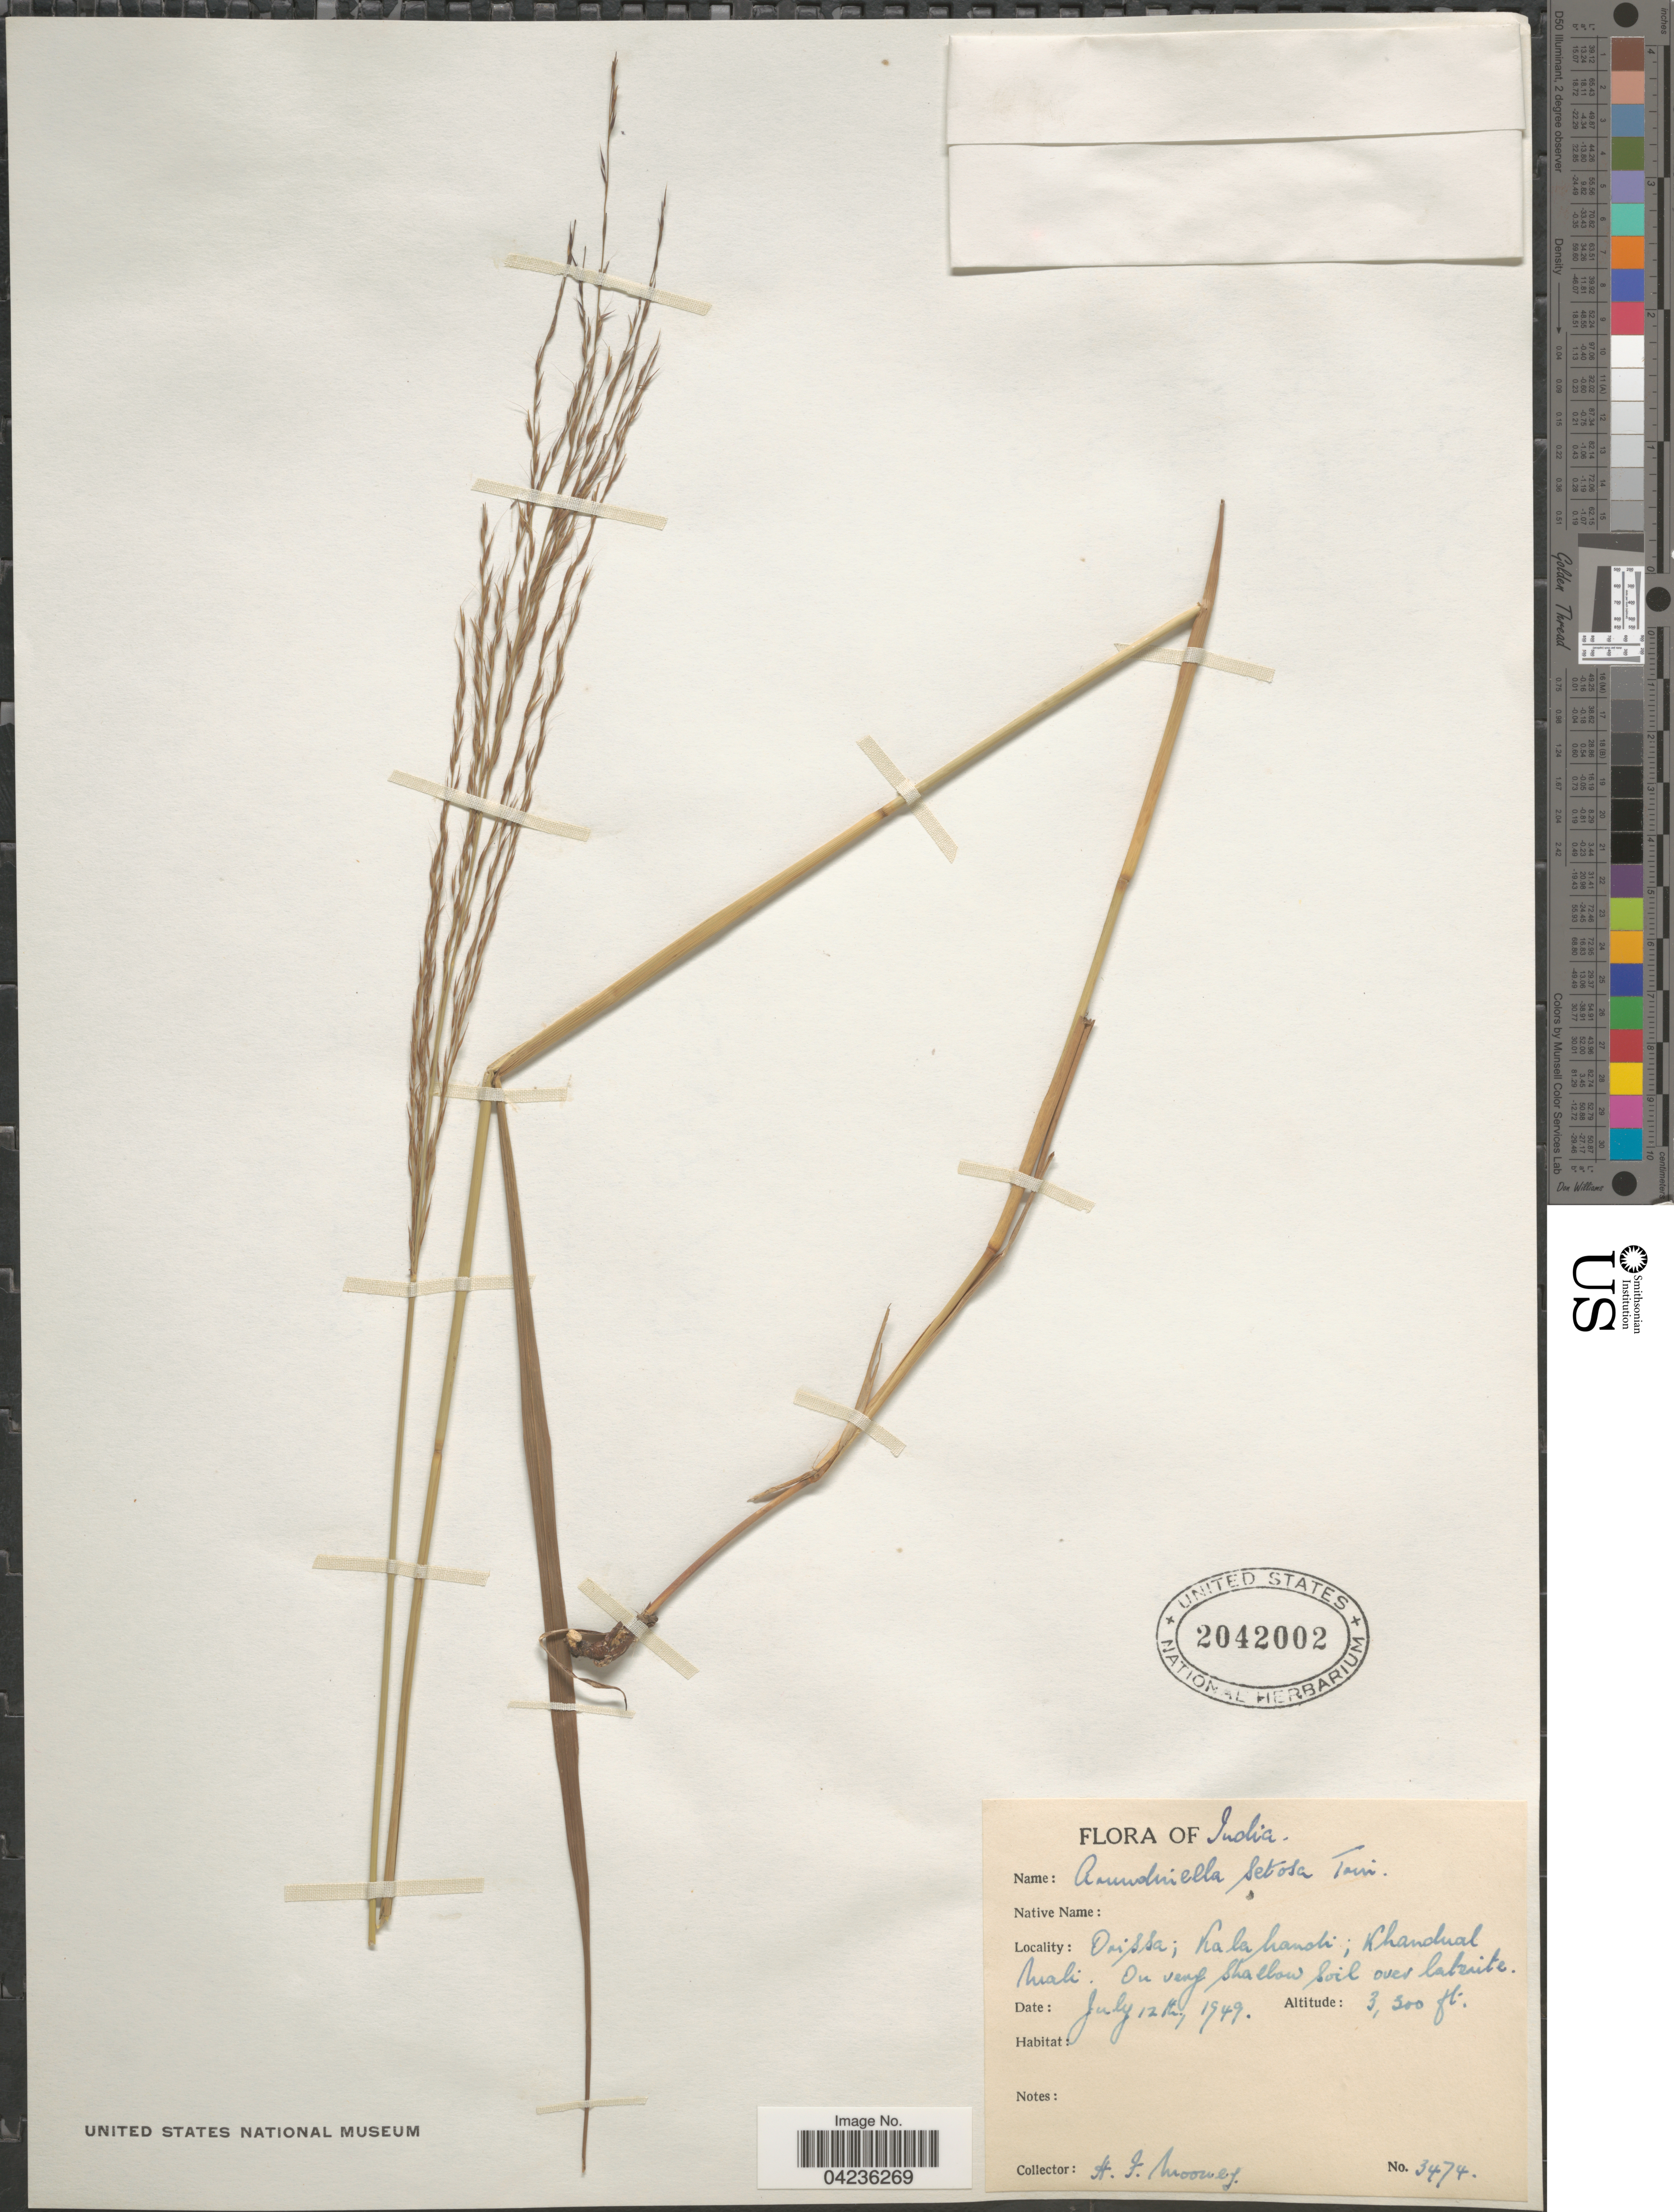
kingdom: Plantae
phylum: Tracheophyta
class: Liliopsida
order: Poales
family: Poaceae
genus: Arundinella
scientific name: Arundinella setosa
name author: Trin.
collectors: H. Mooney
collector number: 3474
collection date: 1949-07-12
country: India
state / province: Orissa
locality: Orissa; Kalahandi; Khandual Nuali. On very shallow soil over laterite.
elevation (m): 1006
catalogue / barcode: US 2042002